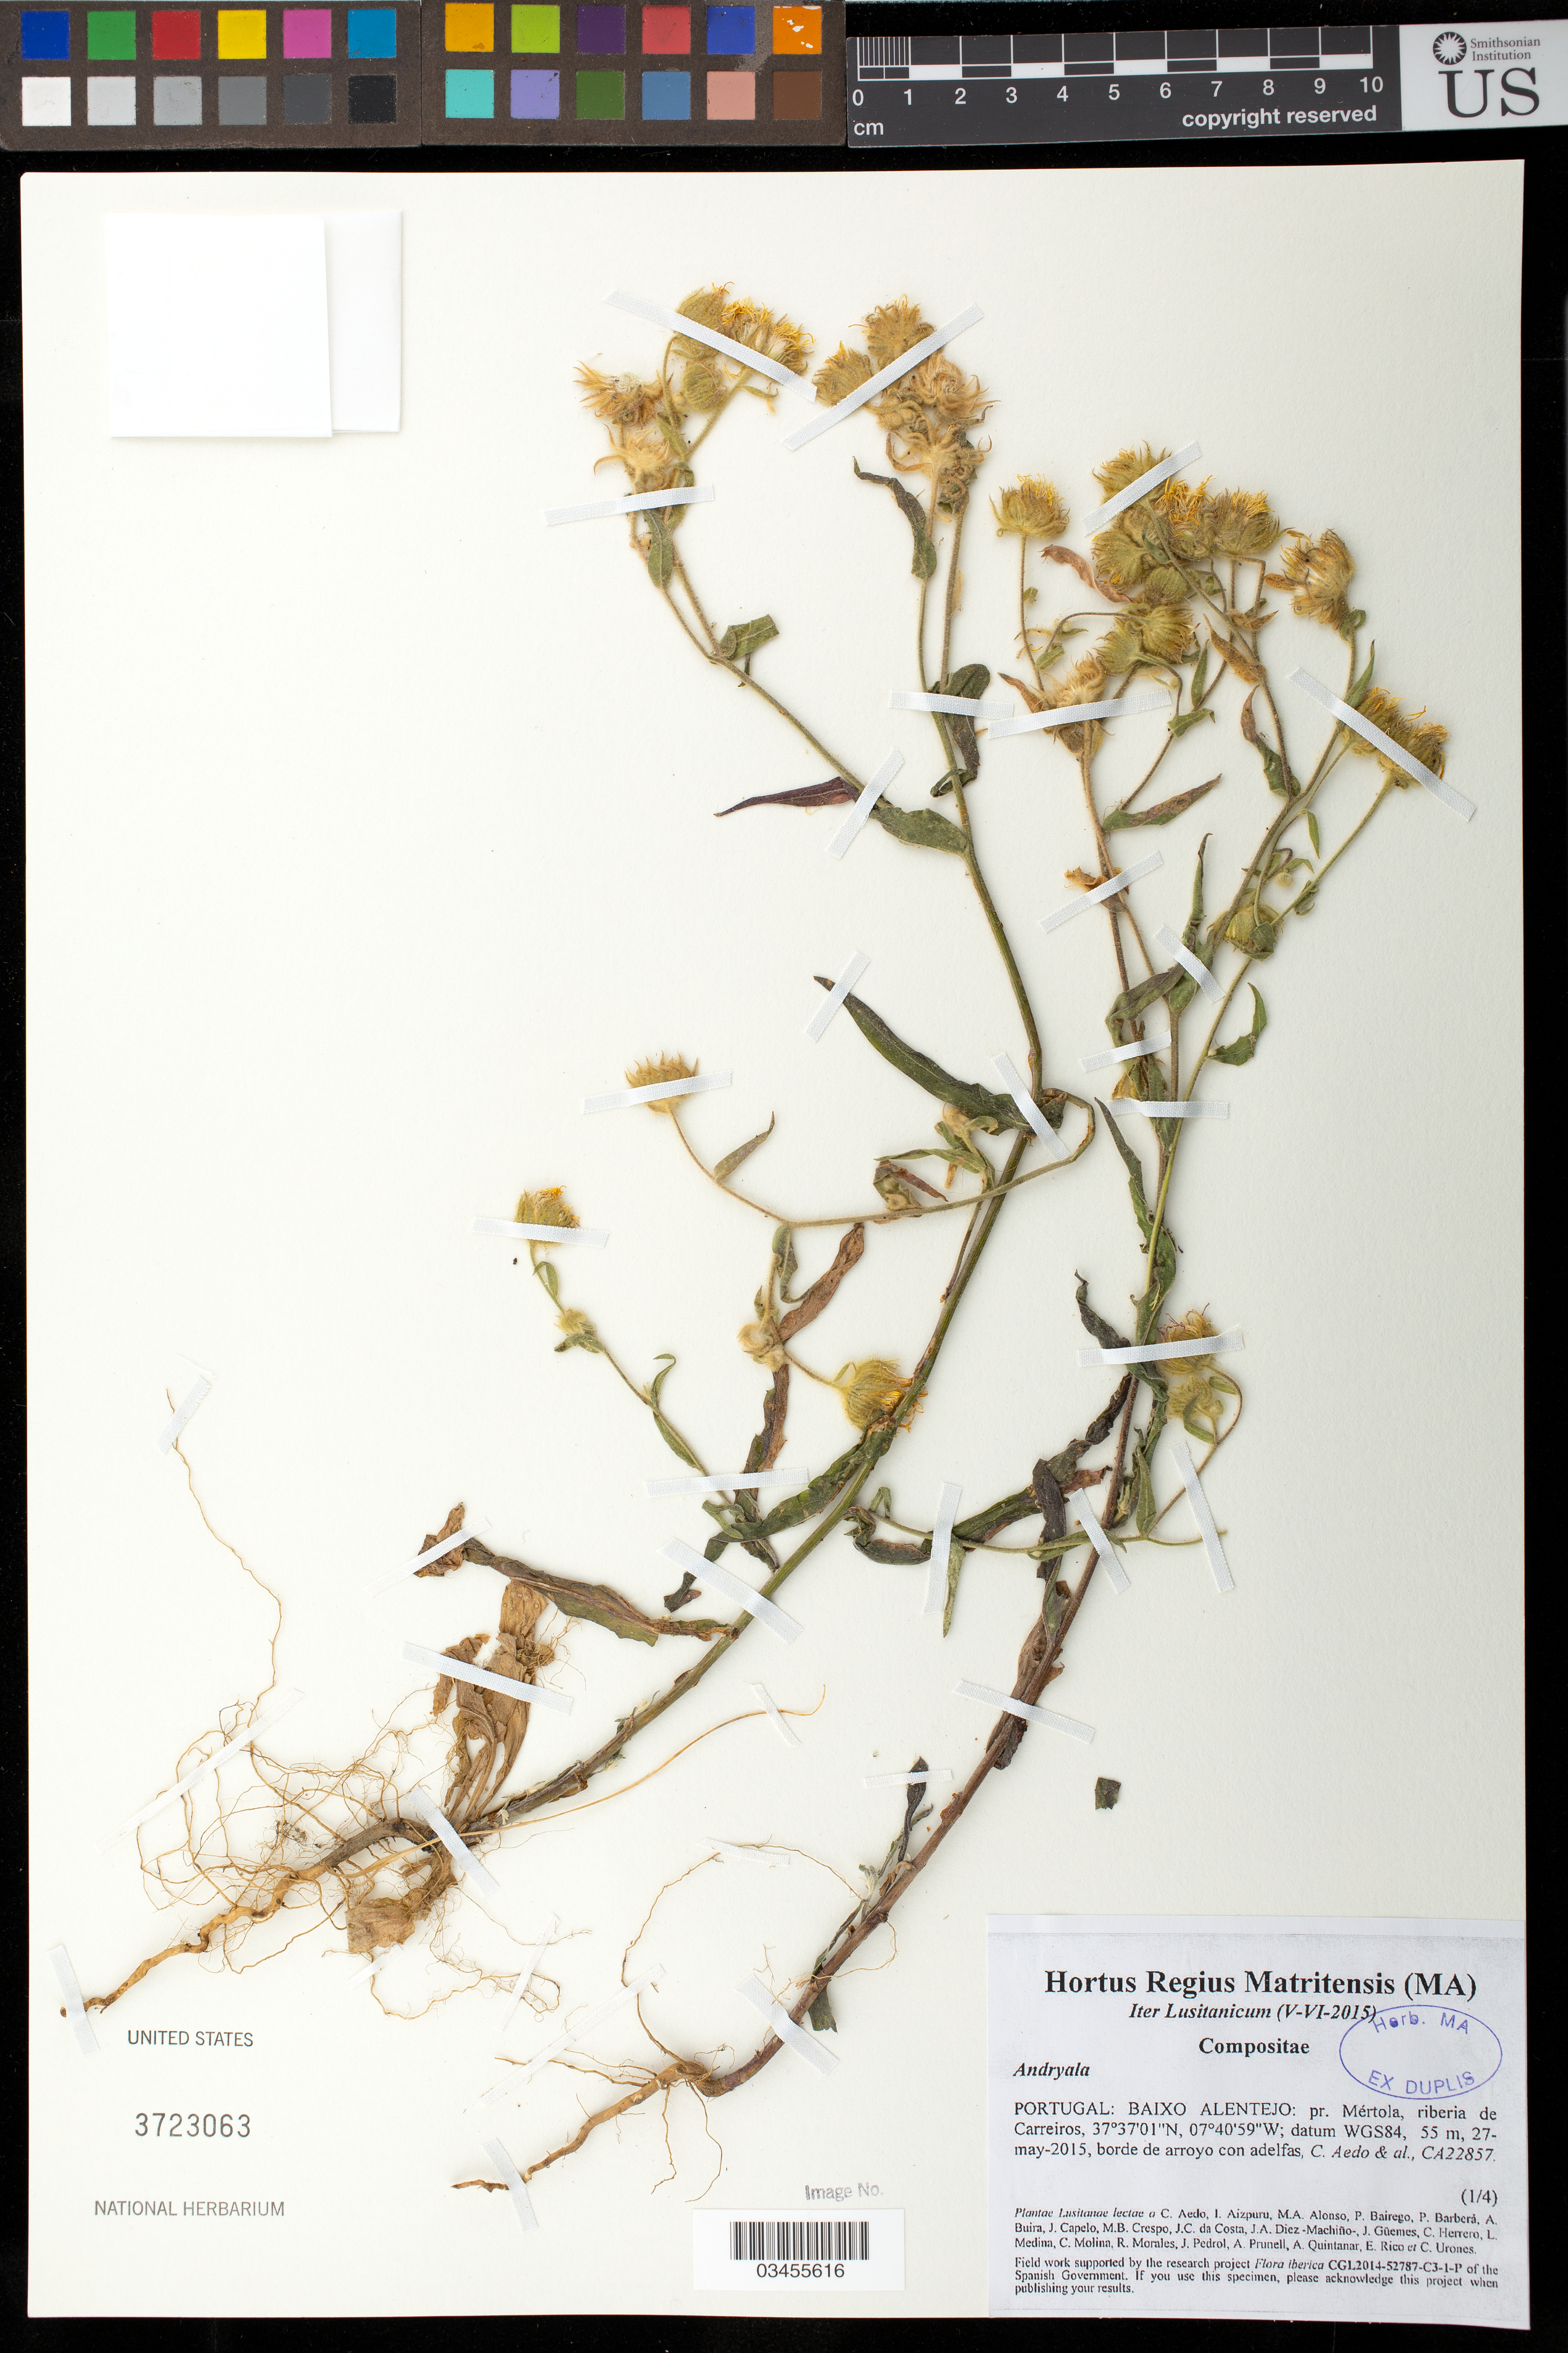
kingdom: Plantae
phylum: Tracheophyta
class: Magnoliopsida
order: Asterales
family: Asteraceae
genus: Andryala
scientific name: Andryala sp.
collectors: C. Aedo, I. Aizpuru, M. Alonso, P. Bairego & et al.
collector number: CA22857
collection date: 2015-05-27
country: Portugal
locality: Baixo Alentejo: pr. Mértola, riberia de Carreiros.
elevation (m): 55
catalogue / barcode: US 3723063